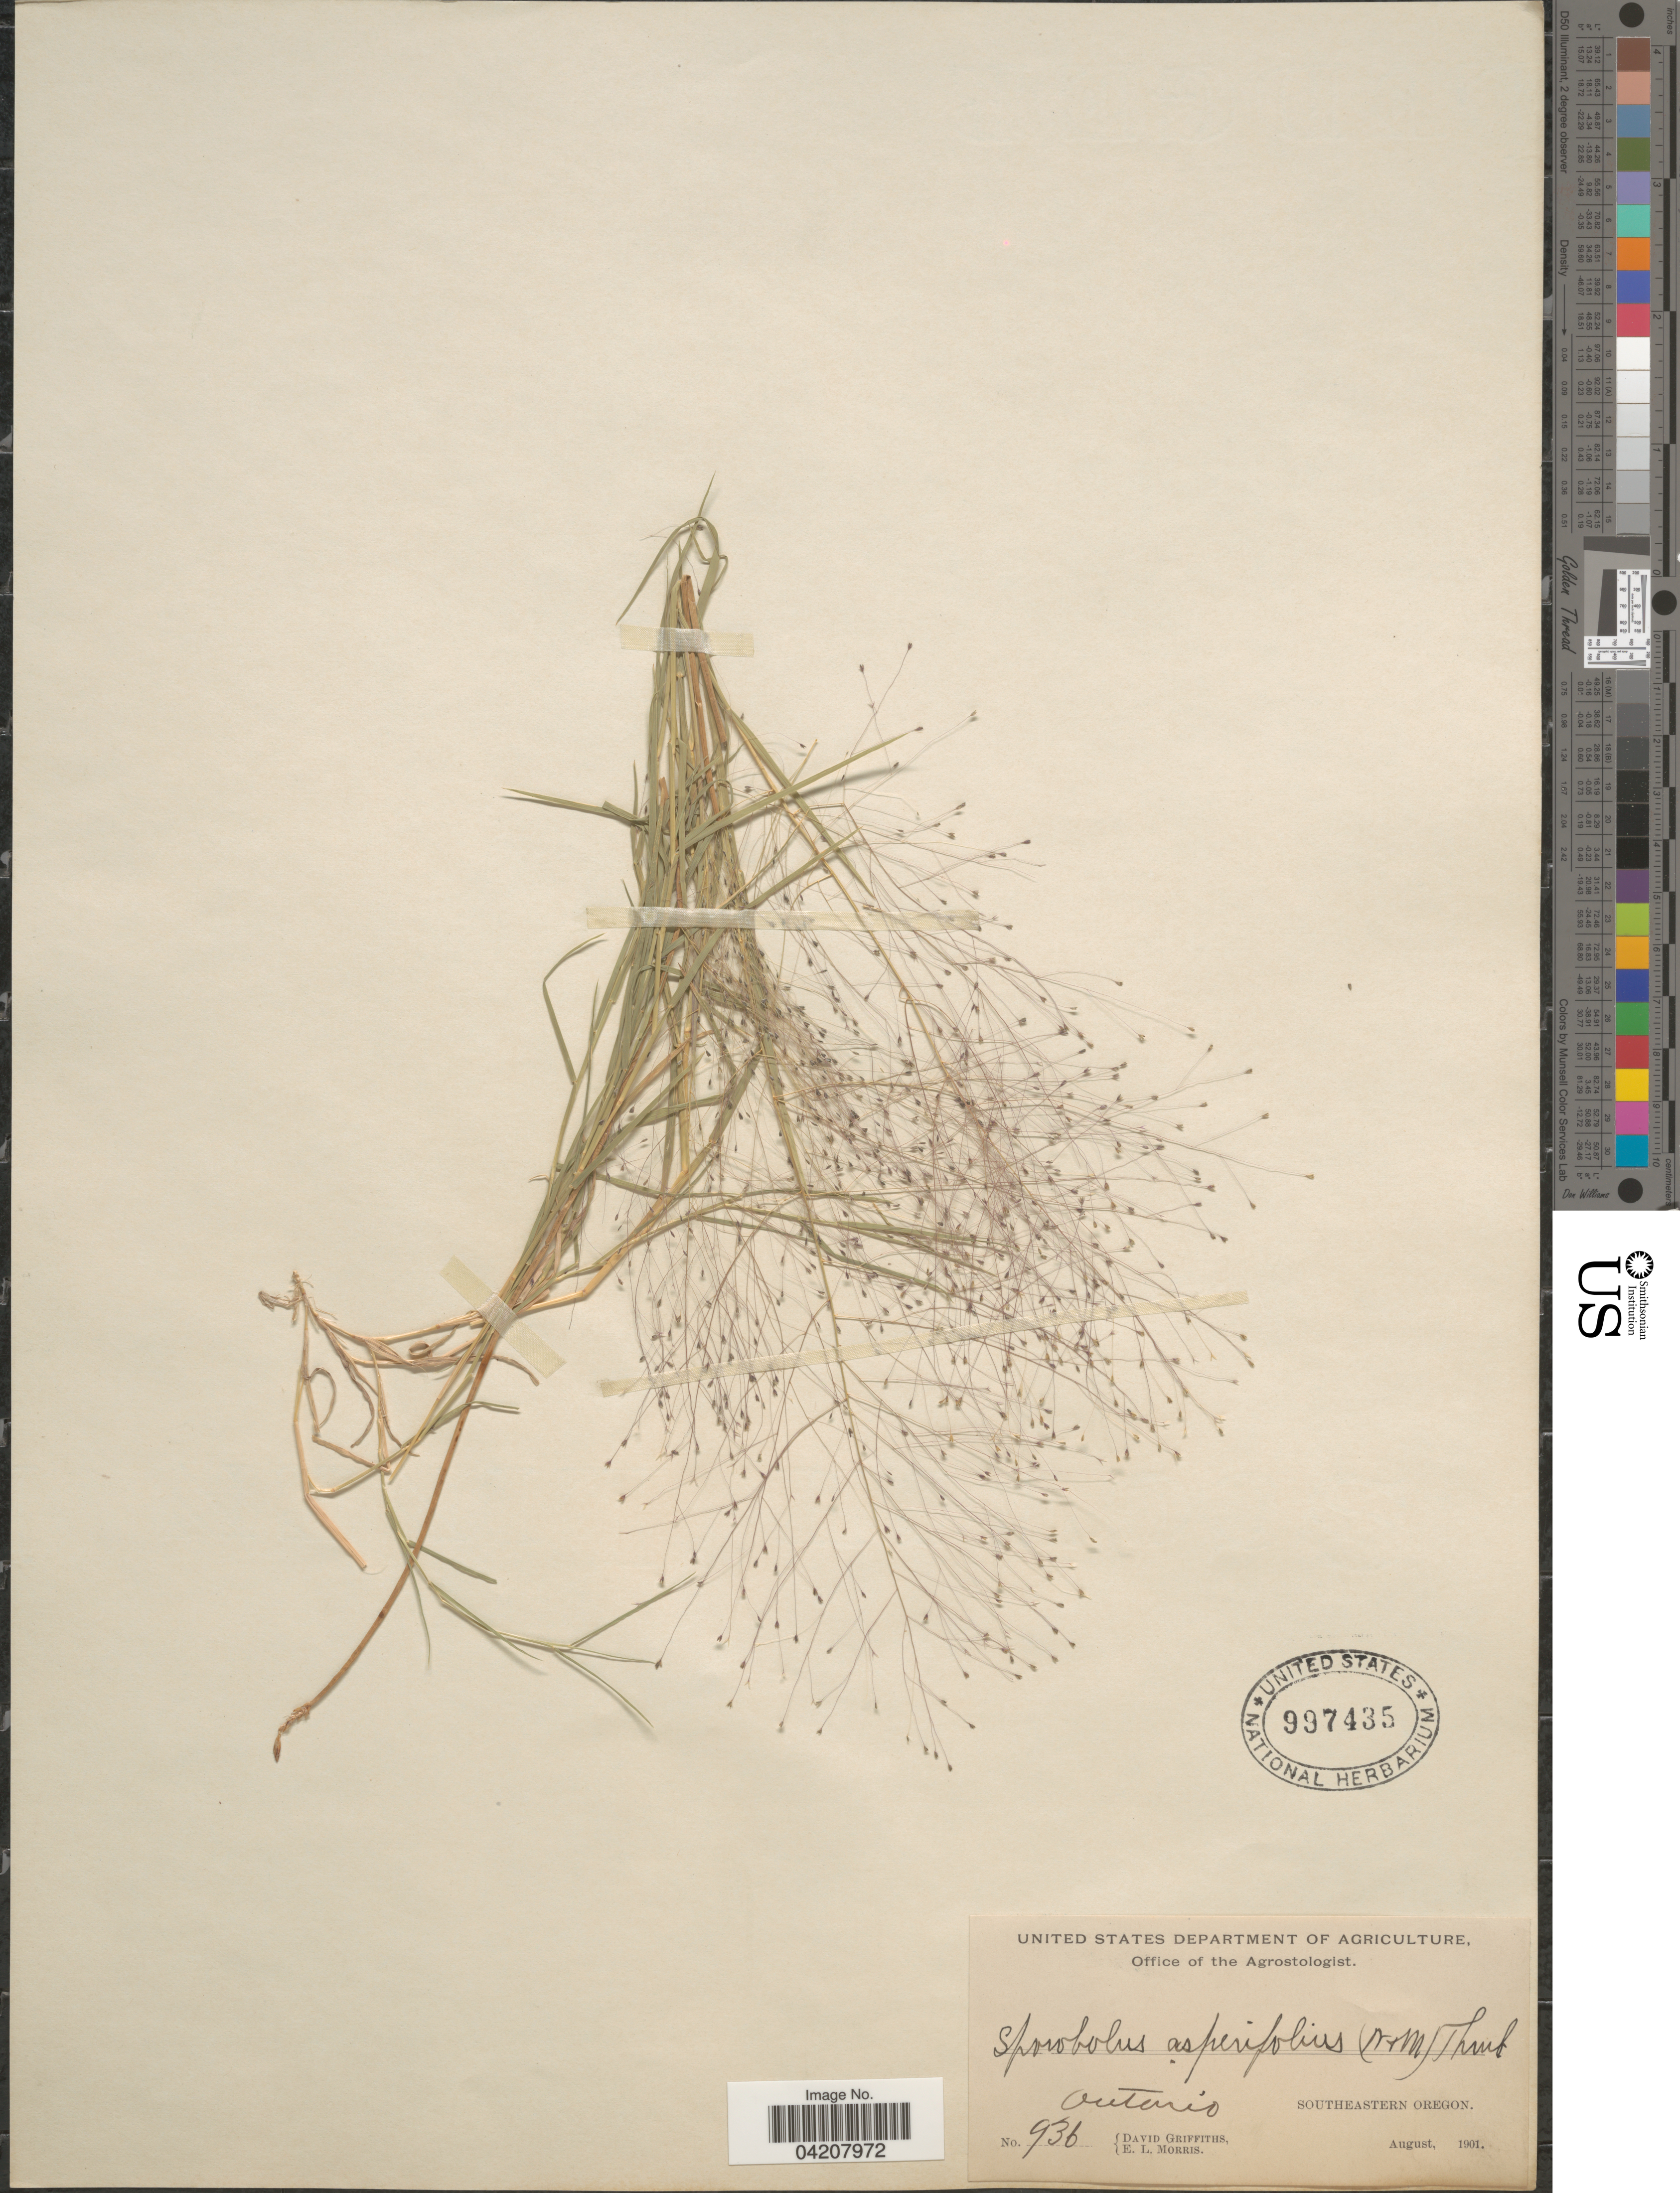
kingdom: Plantae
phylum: Tracheophyta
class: Liliopsida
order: Poales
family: Poaceae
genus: Muhlenbergia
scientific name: Muhlenbergia asperifolia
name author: (Nees & Meyen ex Trin.) Parodi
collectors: D. Griffiths & E. Morris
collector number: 936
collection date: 1901-08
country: United States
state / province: Oregon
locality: Ontario. Southeastern Oregon.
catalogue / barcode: US 997435